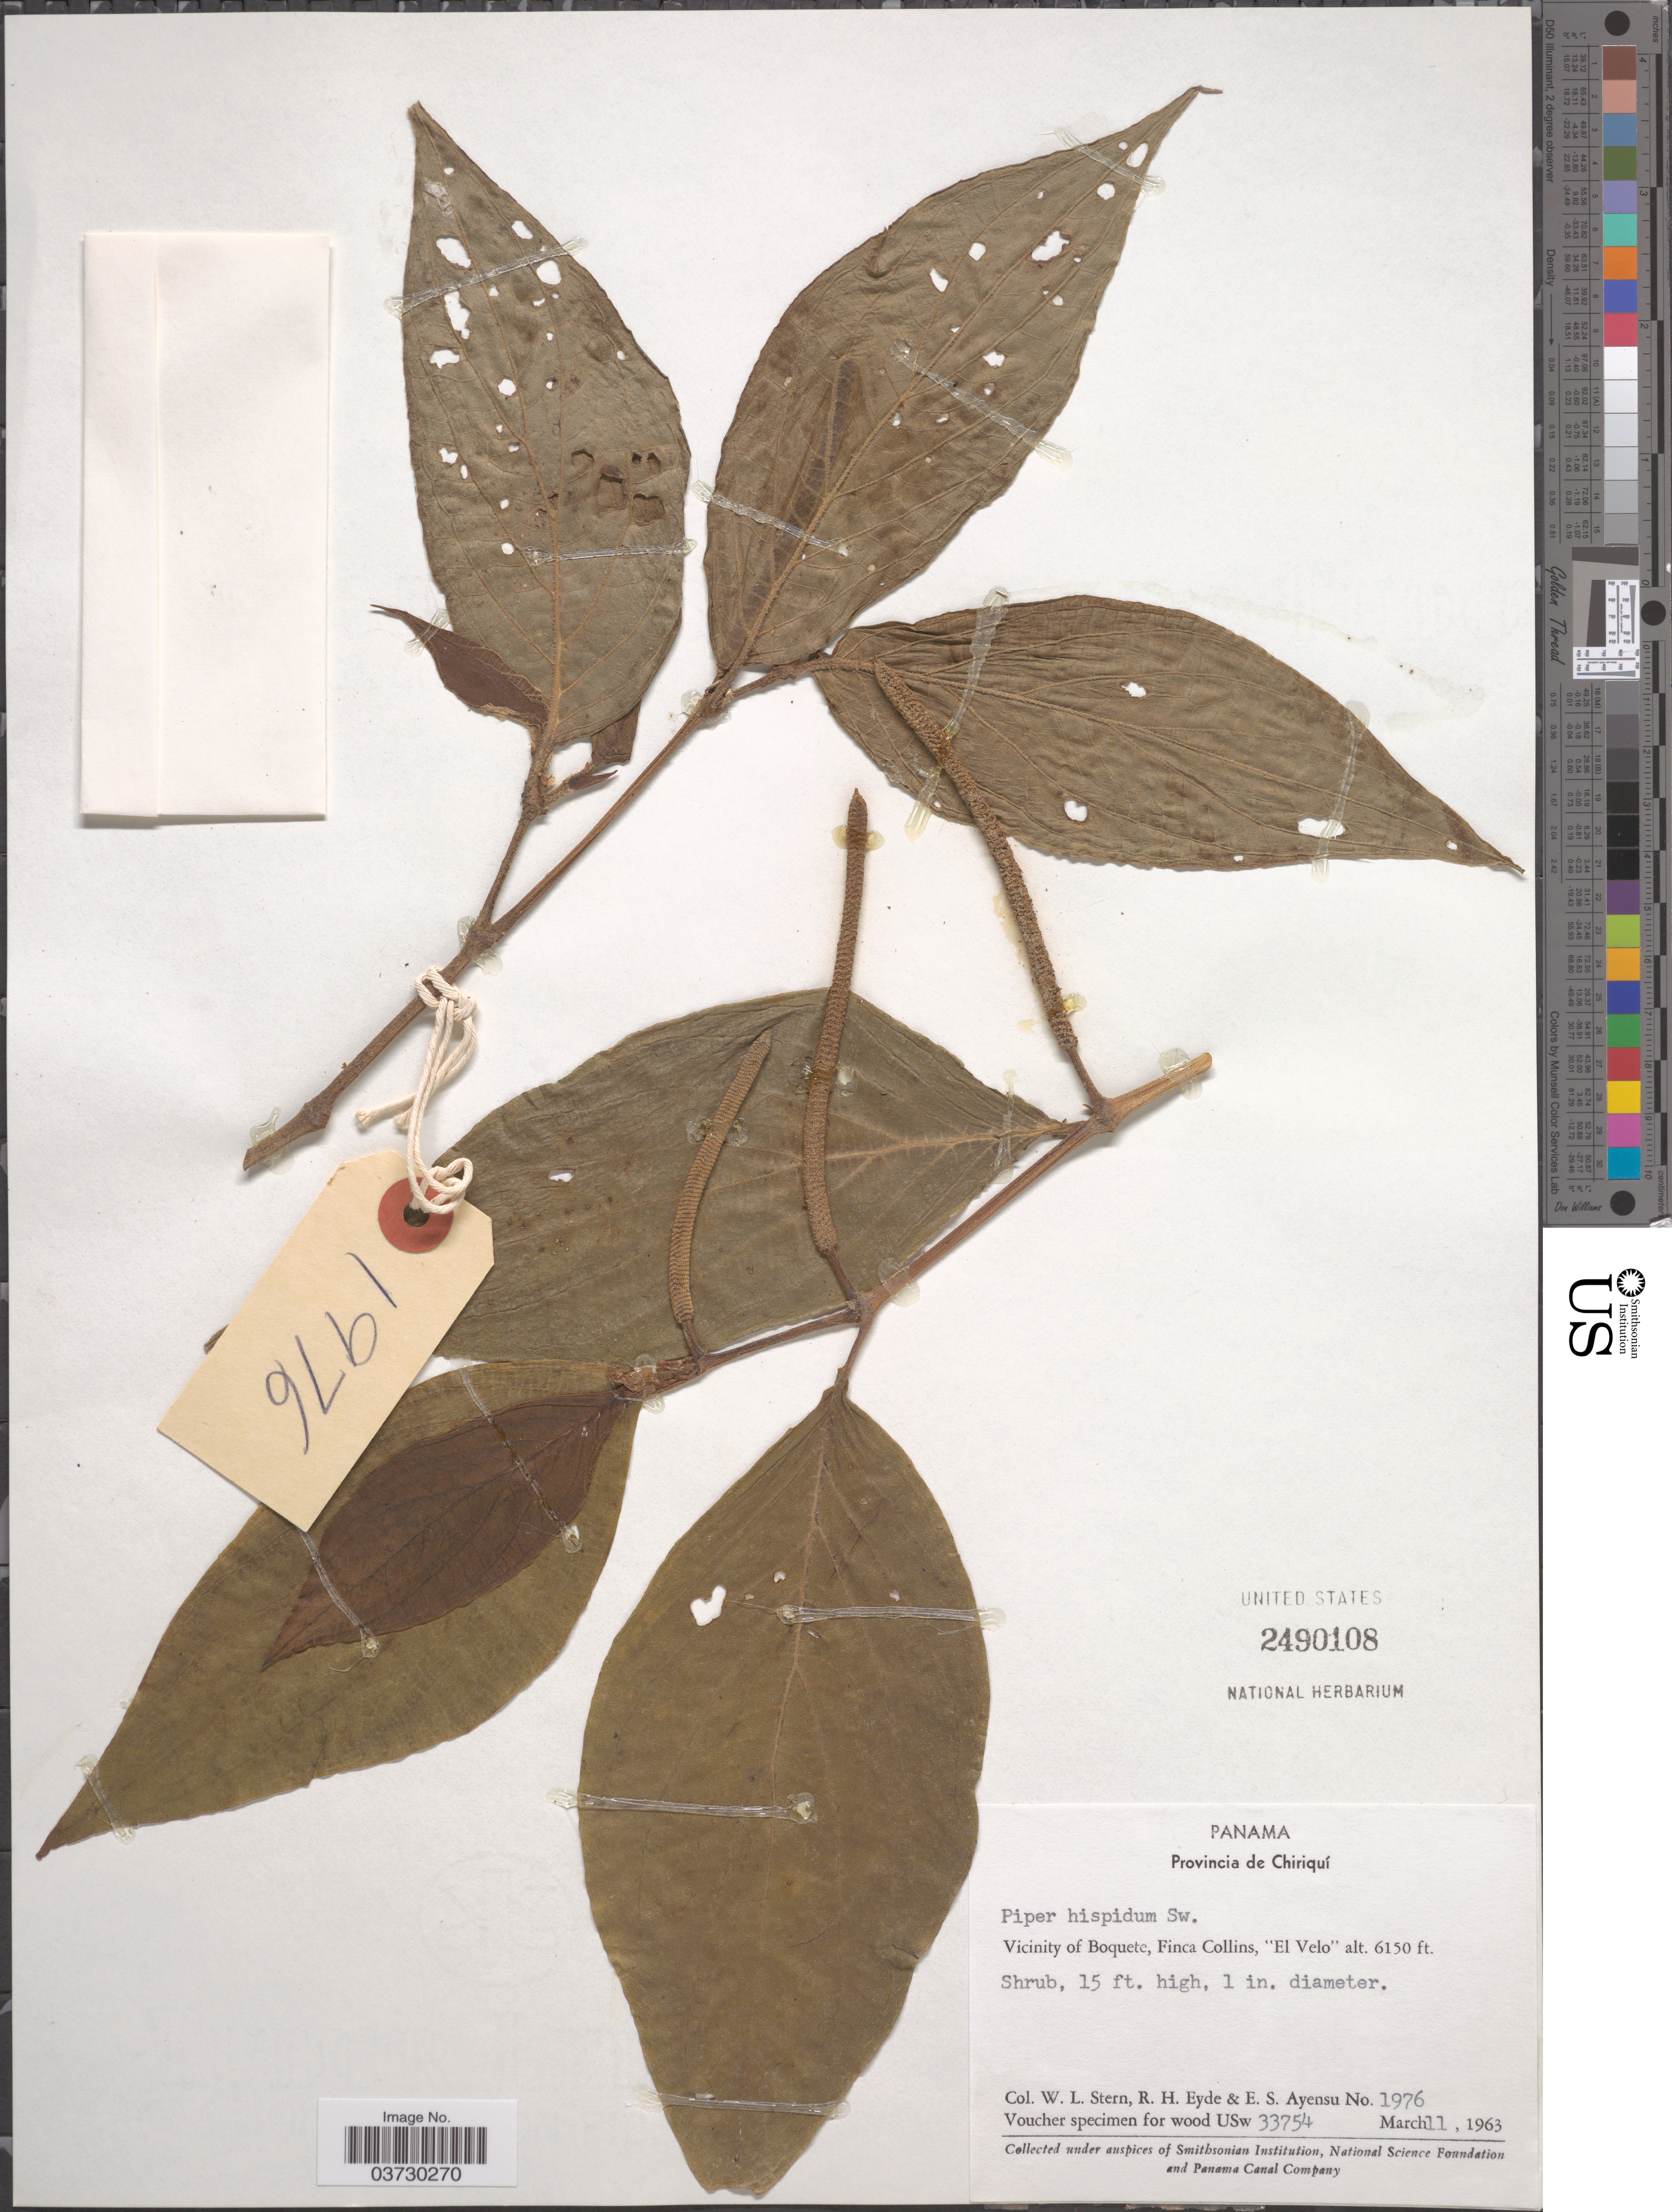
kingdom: Plantae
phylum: Tracheophyta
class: Magnoliopsida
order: Piperales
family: Piperaceae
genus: Piper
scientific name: Piper hispidum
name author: Sw.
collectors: W. L. Stern, R. H. Eyde & E. S. Ayensu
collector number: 1976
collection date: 1963-03-11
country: Panama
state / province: Chiriqui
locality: Vicinity of Boquete, Finca Collins, 'El Velo'.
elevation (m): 1875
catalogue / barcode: US 2490108